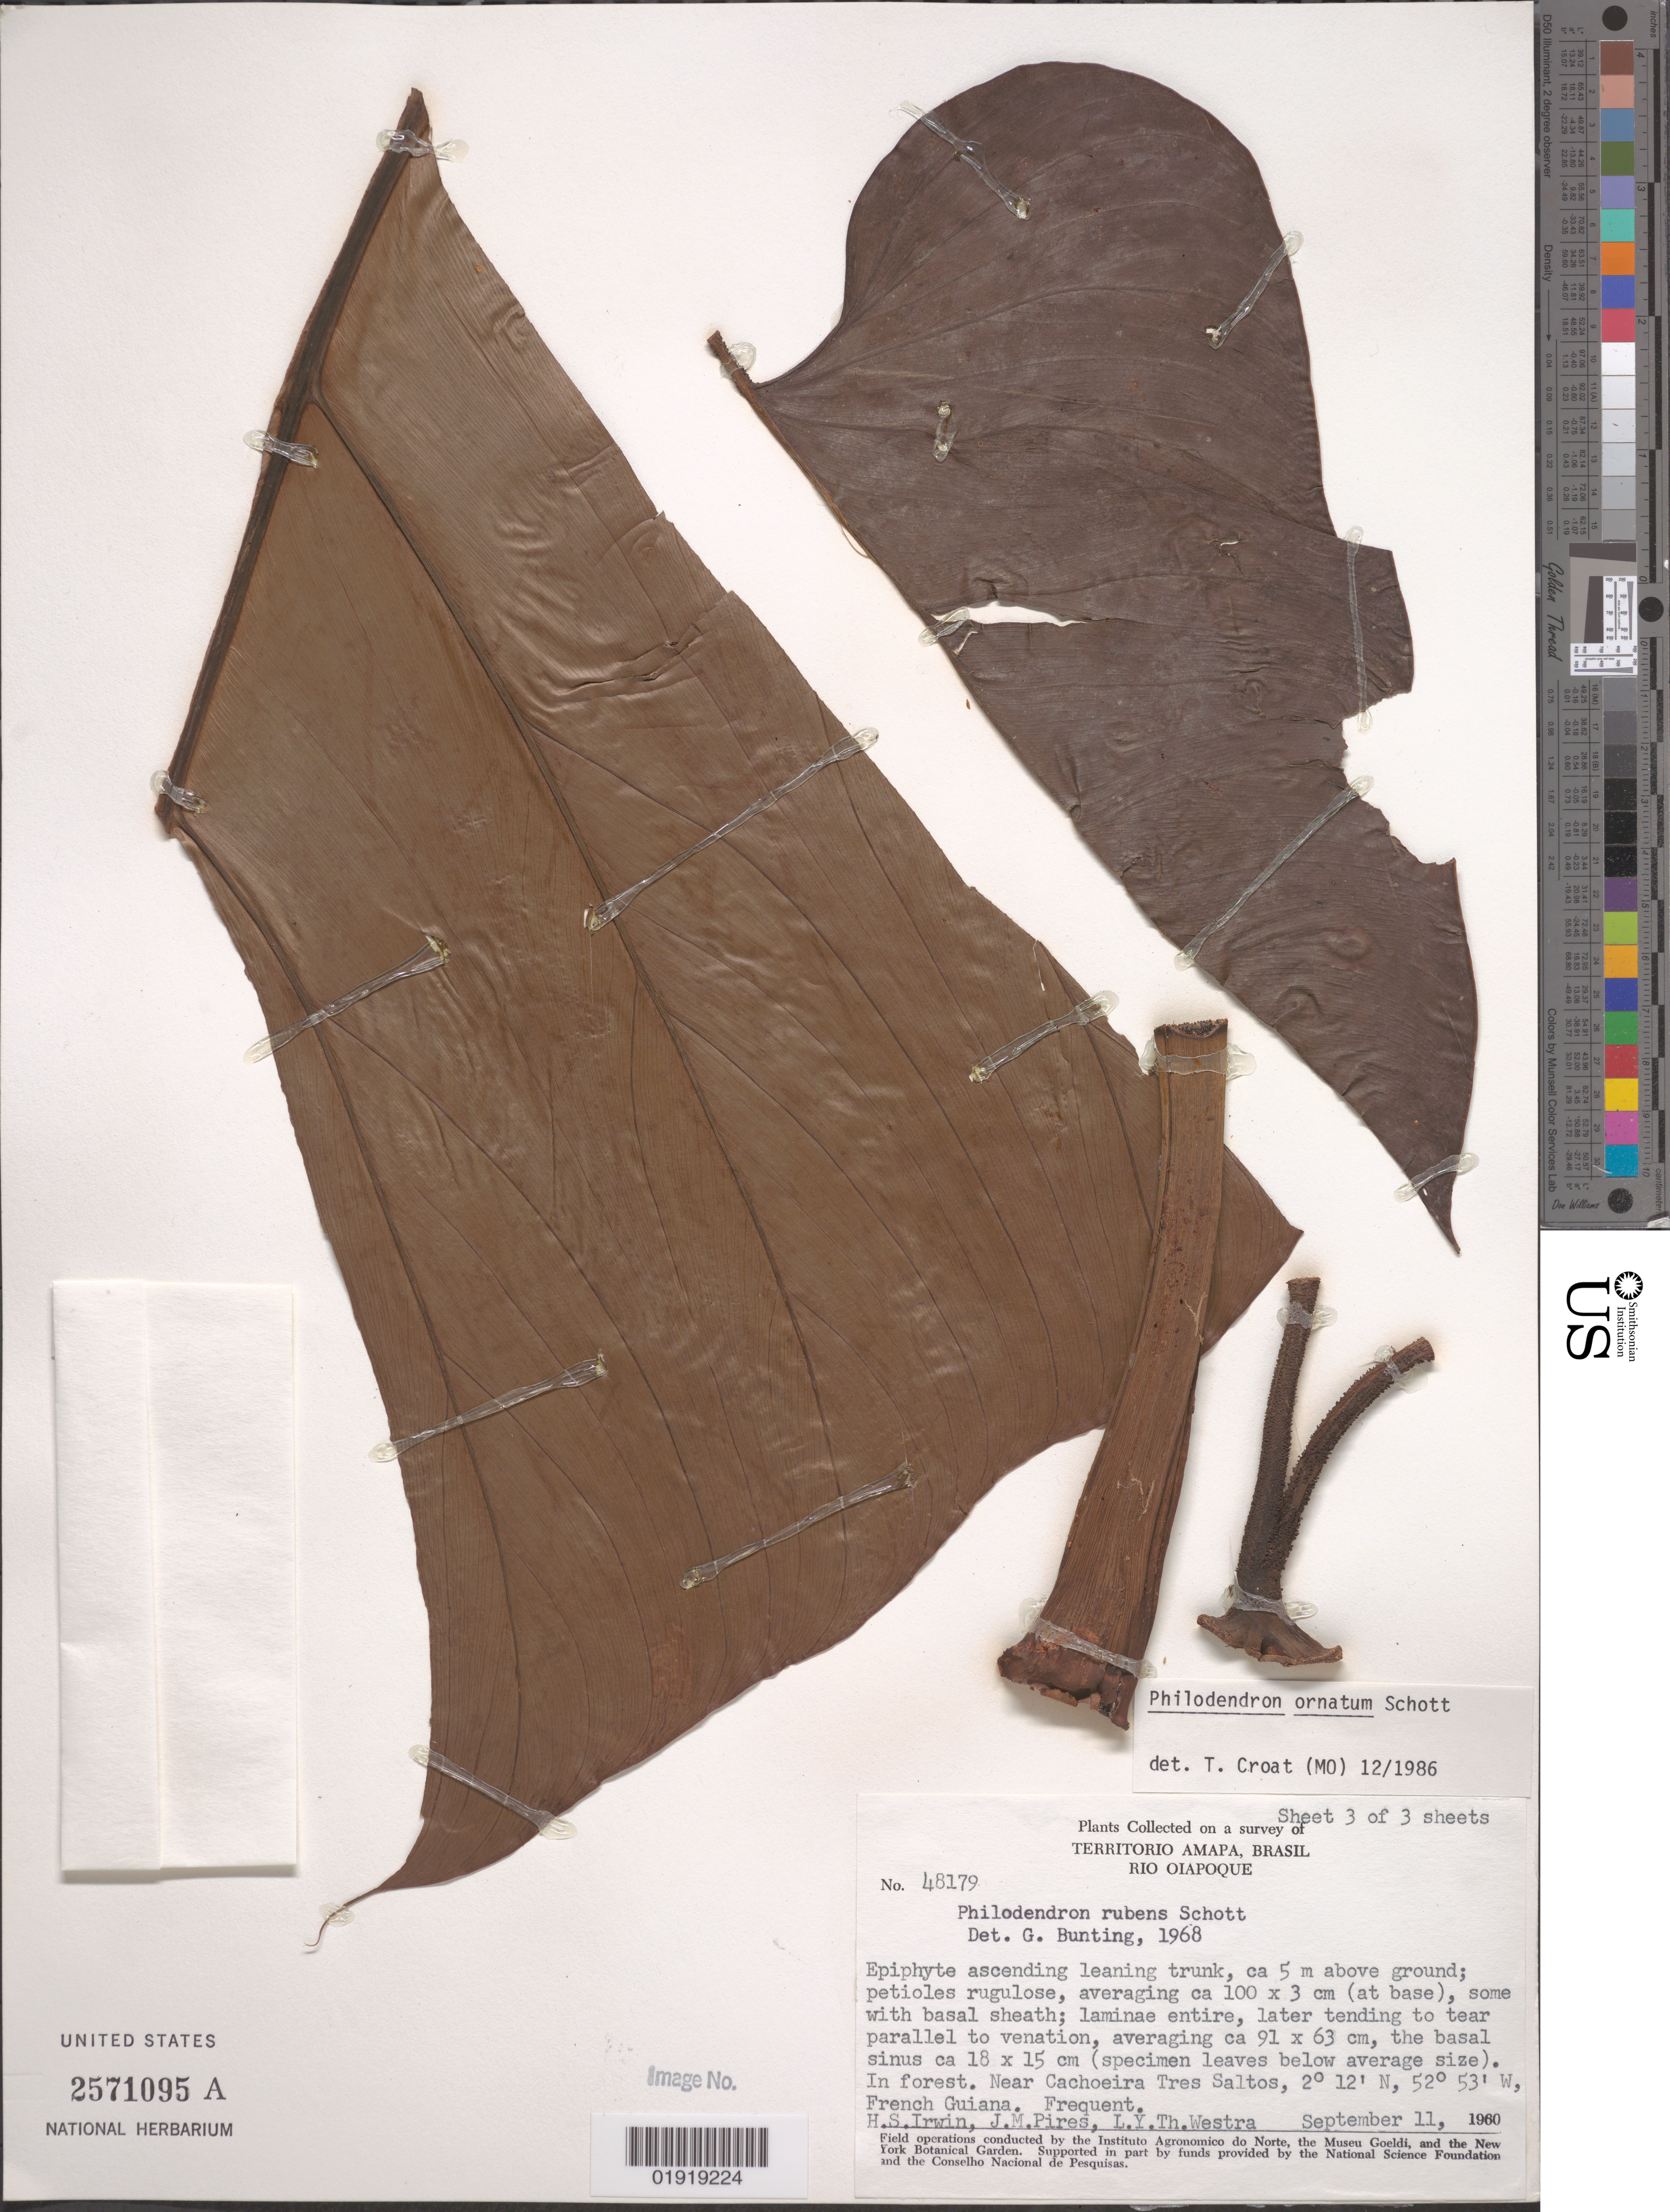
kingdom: Plantae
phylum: Tracheophyta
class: Liliopsida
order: Alismatales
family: Araceae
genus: Philodendron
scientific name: Philodendron ornatum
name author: Schott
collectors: H. Irwin, J. M. Pires & L. Y. T. Westra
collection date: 1960-09-11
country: French Guiana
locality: Rio Oiapoque. Near Cachoeira Tres Saltos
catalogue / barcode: US 2571095A